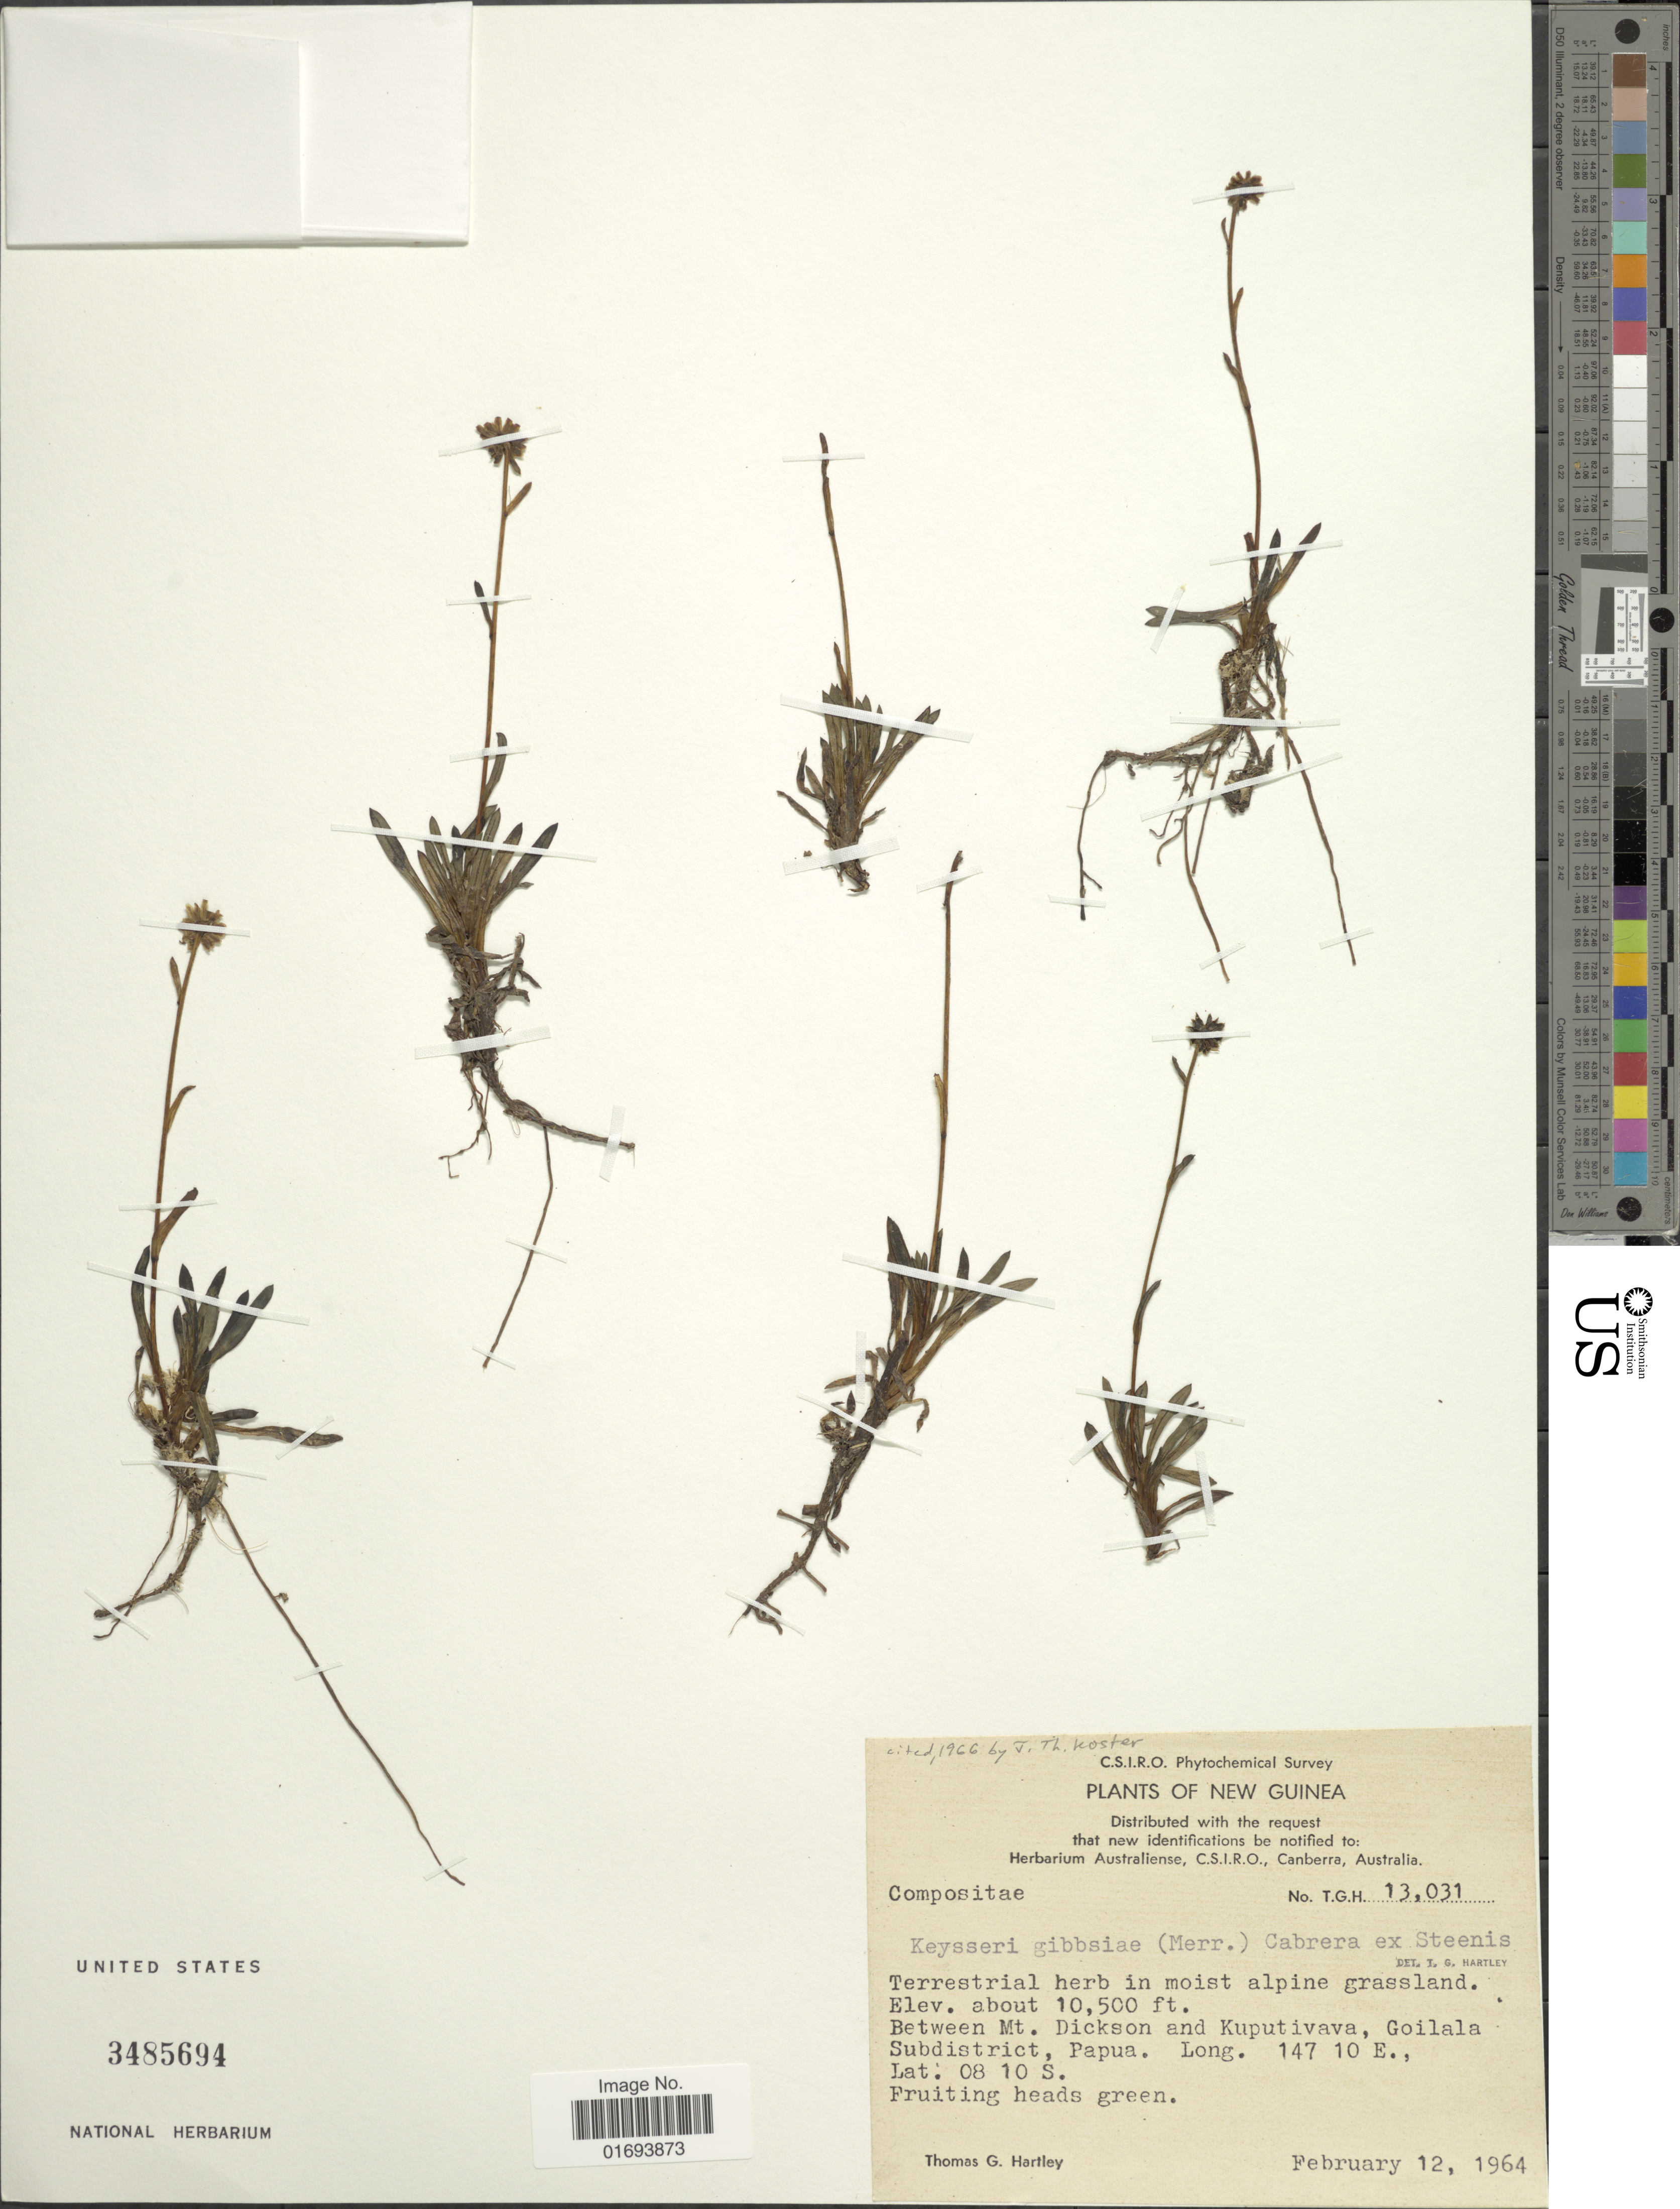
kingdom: Plantae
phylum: Tracheophyta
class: Magnoliopsida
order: Asterales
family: Asteraceae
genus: Keysseria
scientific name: Keysseria gibbsiae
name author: (Merr.) Cabrera ex Steen.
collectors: T. G. Hartley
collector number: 13031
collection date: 1964-02-12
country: Papua New Guinea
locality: New Guinea. Between Mt. Dickson and Kuputivava, Goilala Subdistrict, Papua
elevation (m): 3200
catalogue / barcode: US 3485694